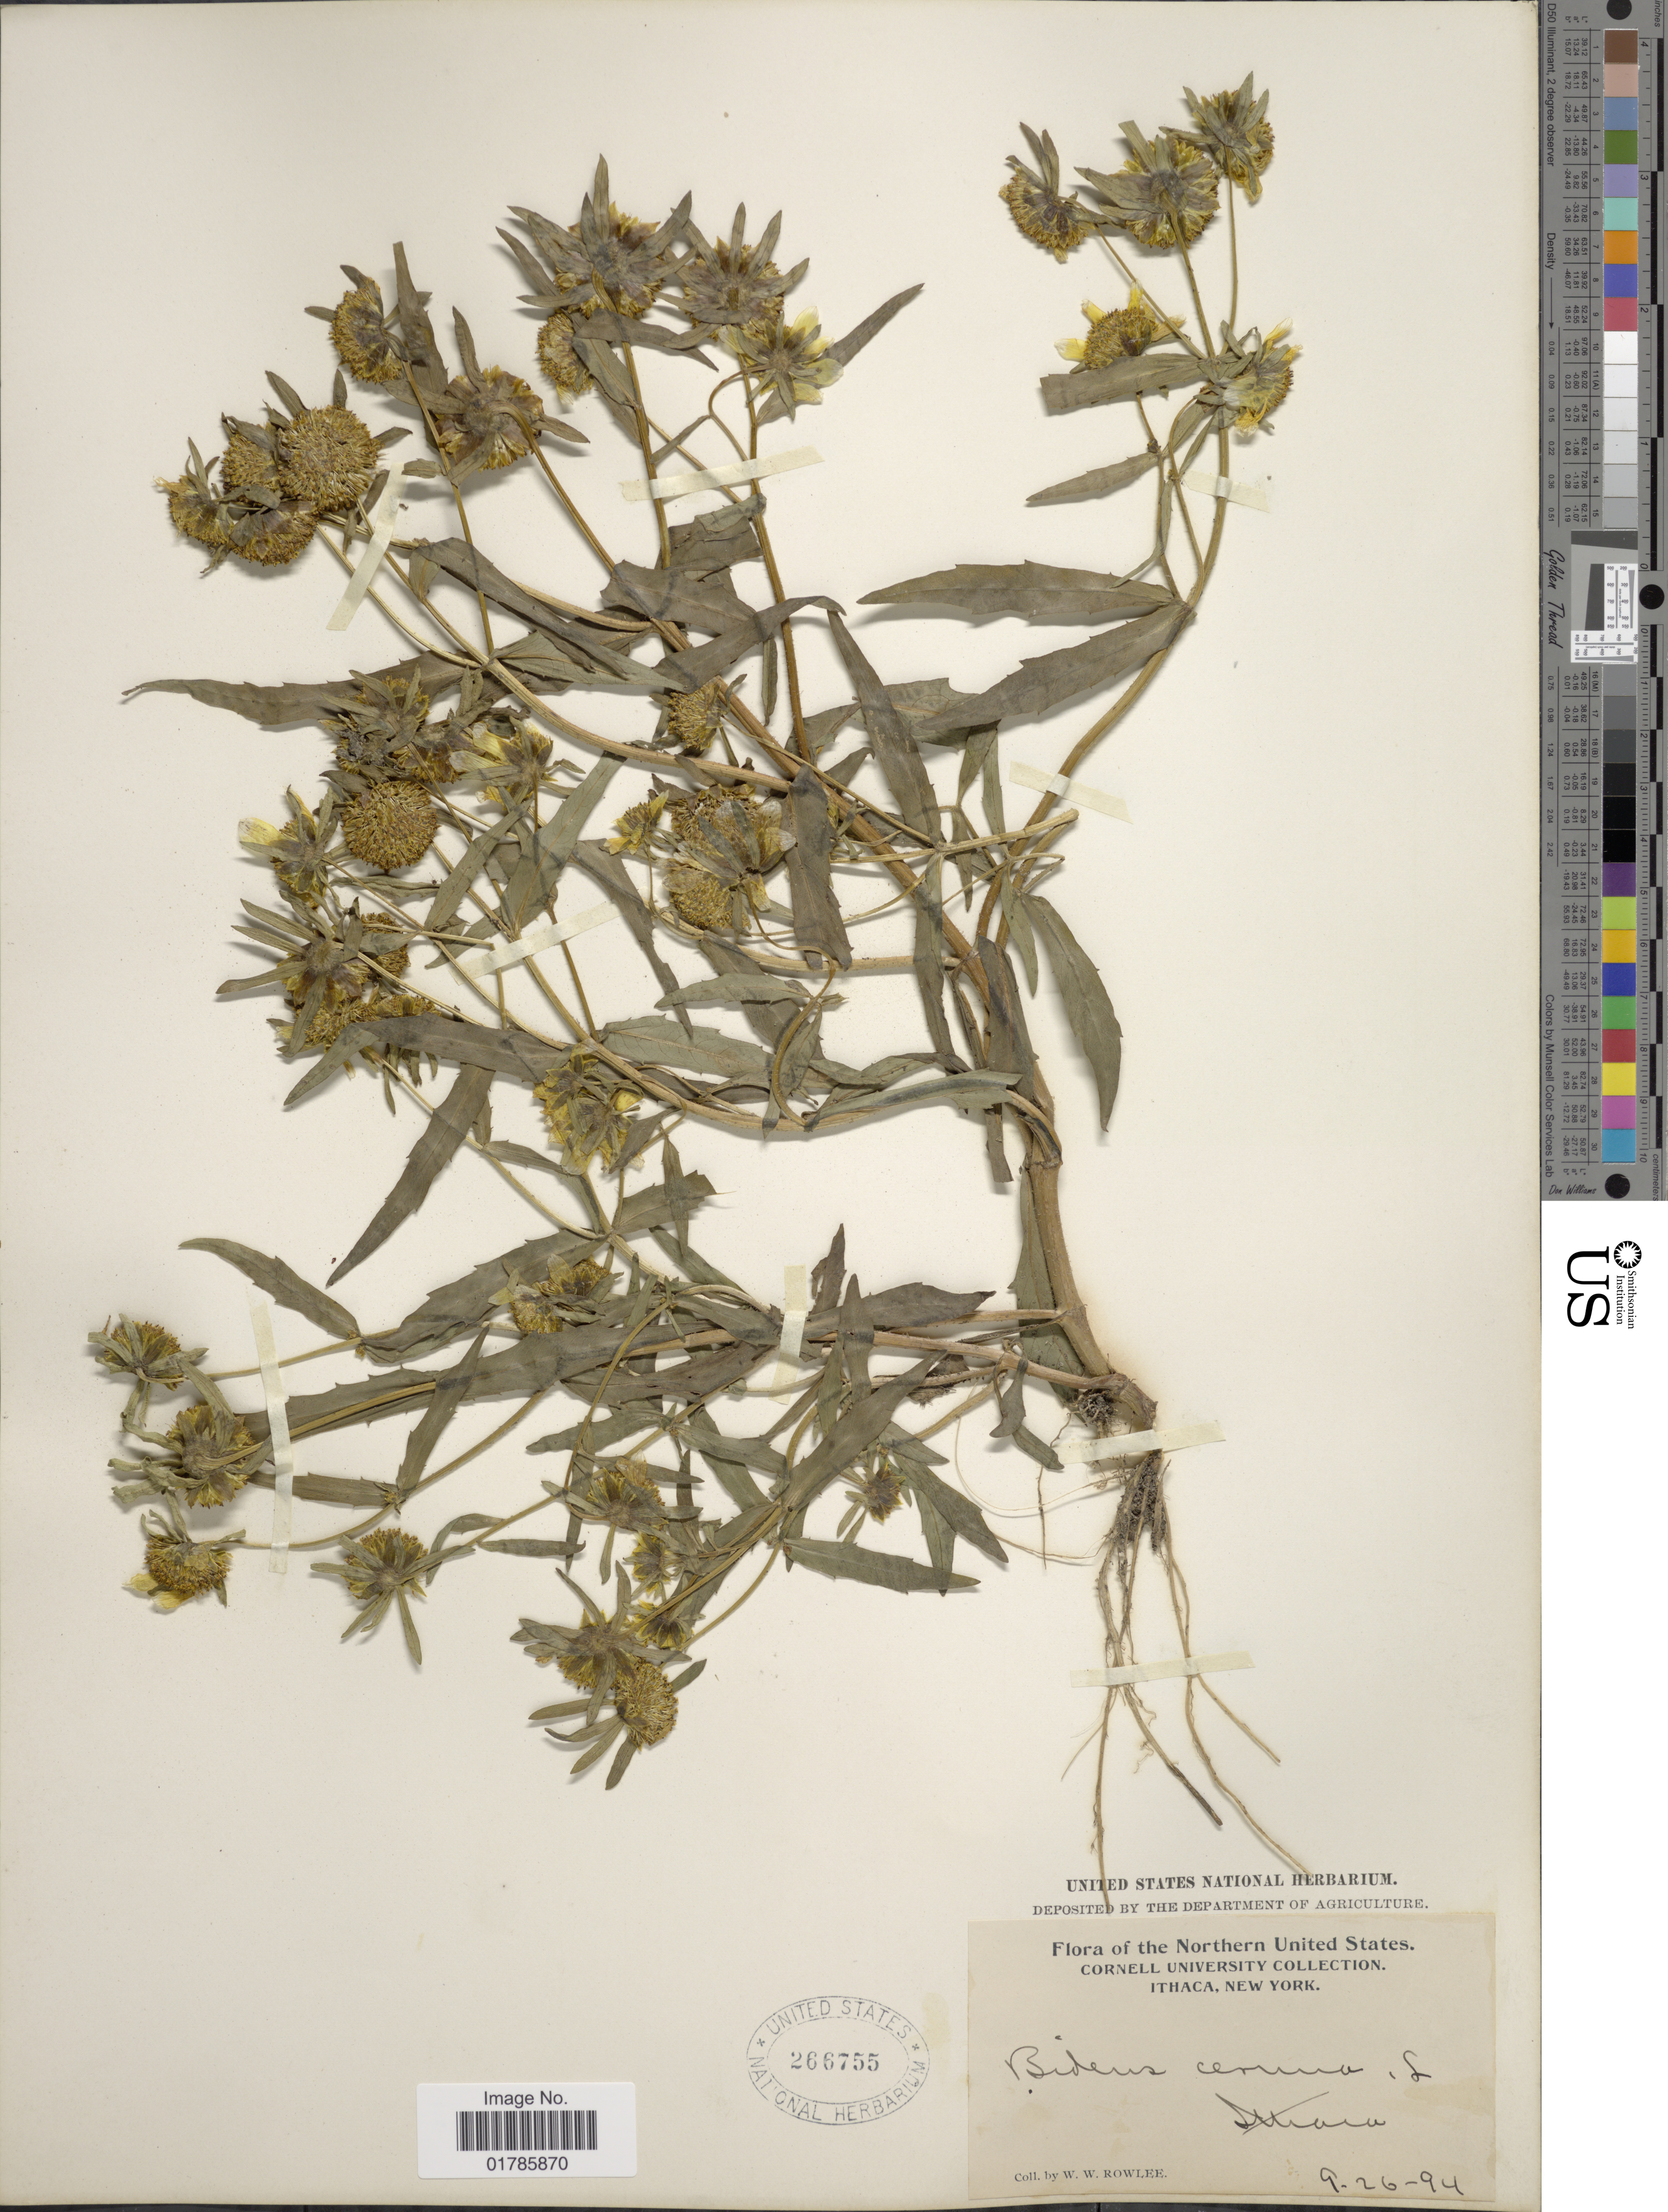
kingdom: Plantae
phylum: Tracheophyta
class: Magnoliopsida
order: Asterales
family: Asteraceae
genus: Bidens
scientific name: Bidens cernua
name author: L.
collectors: W. W. Rowlee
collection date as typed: Transcribed d/m/y: 26/9/94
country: United States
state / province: New York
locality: Northern United States, Ithaca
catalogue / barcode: US 266755